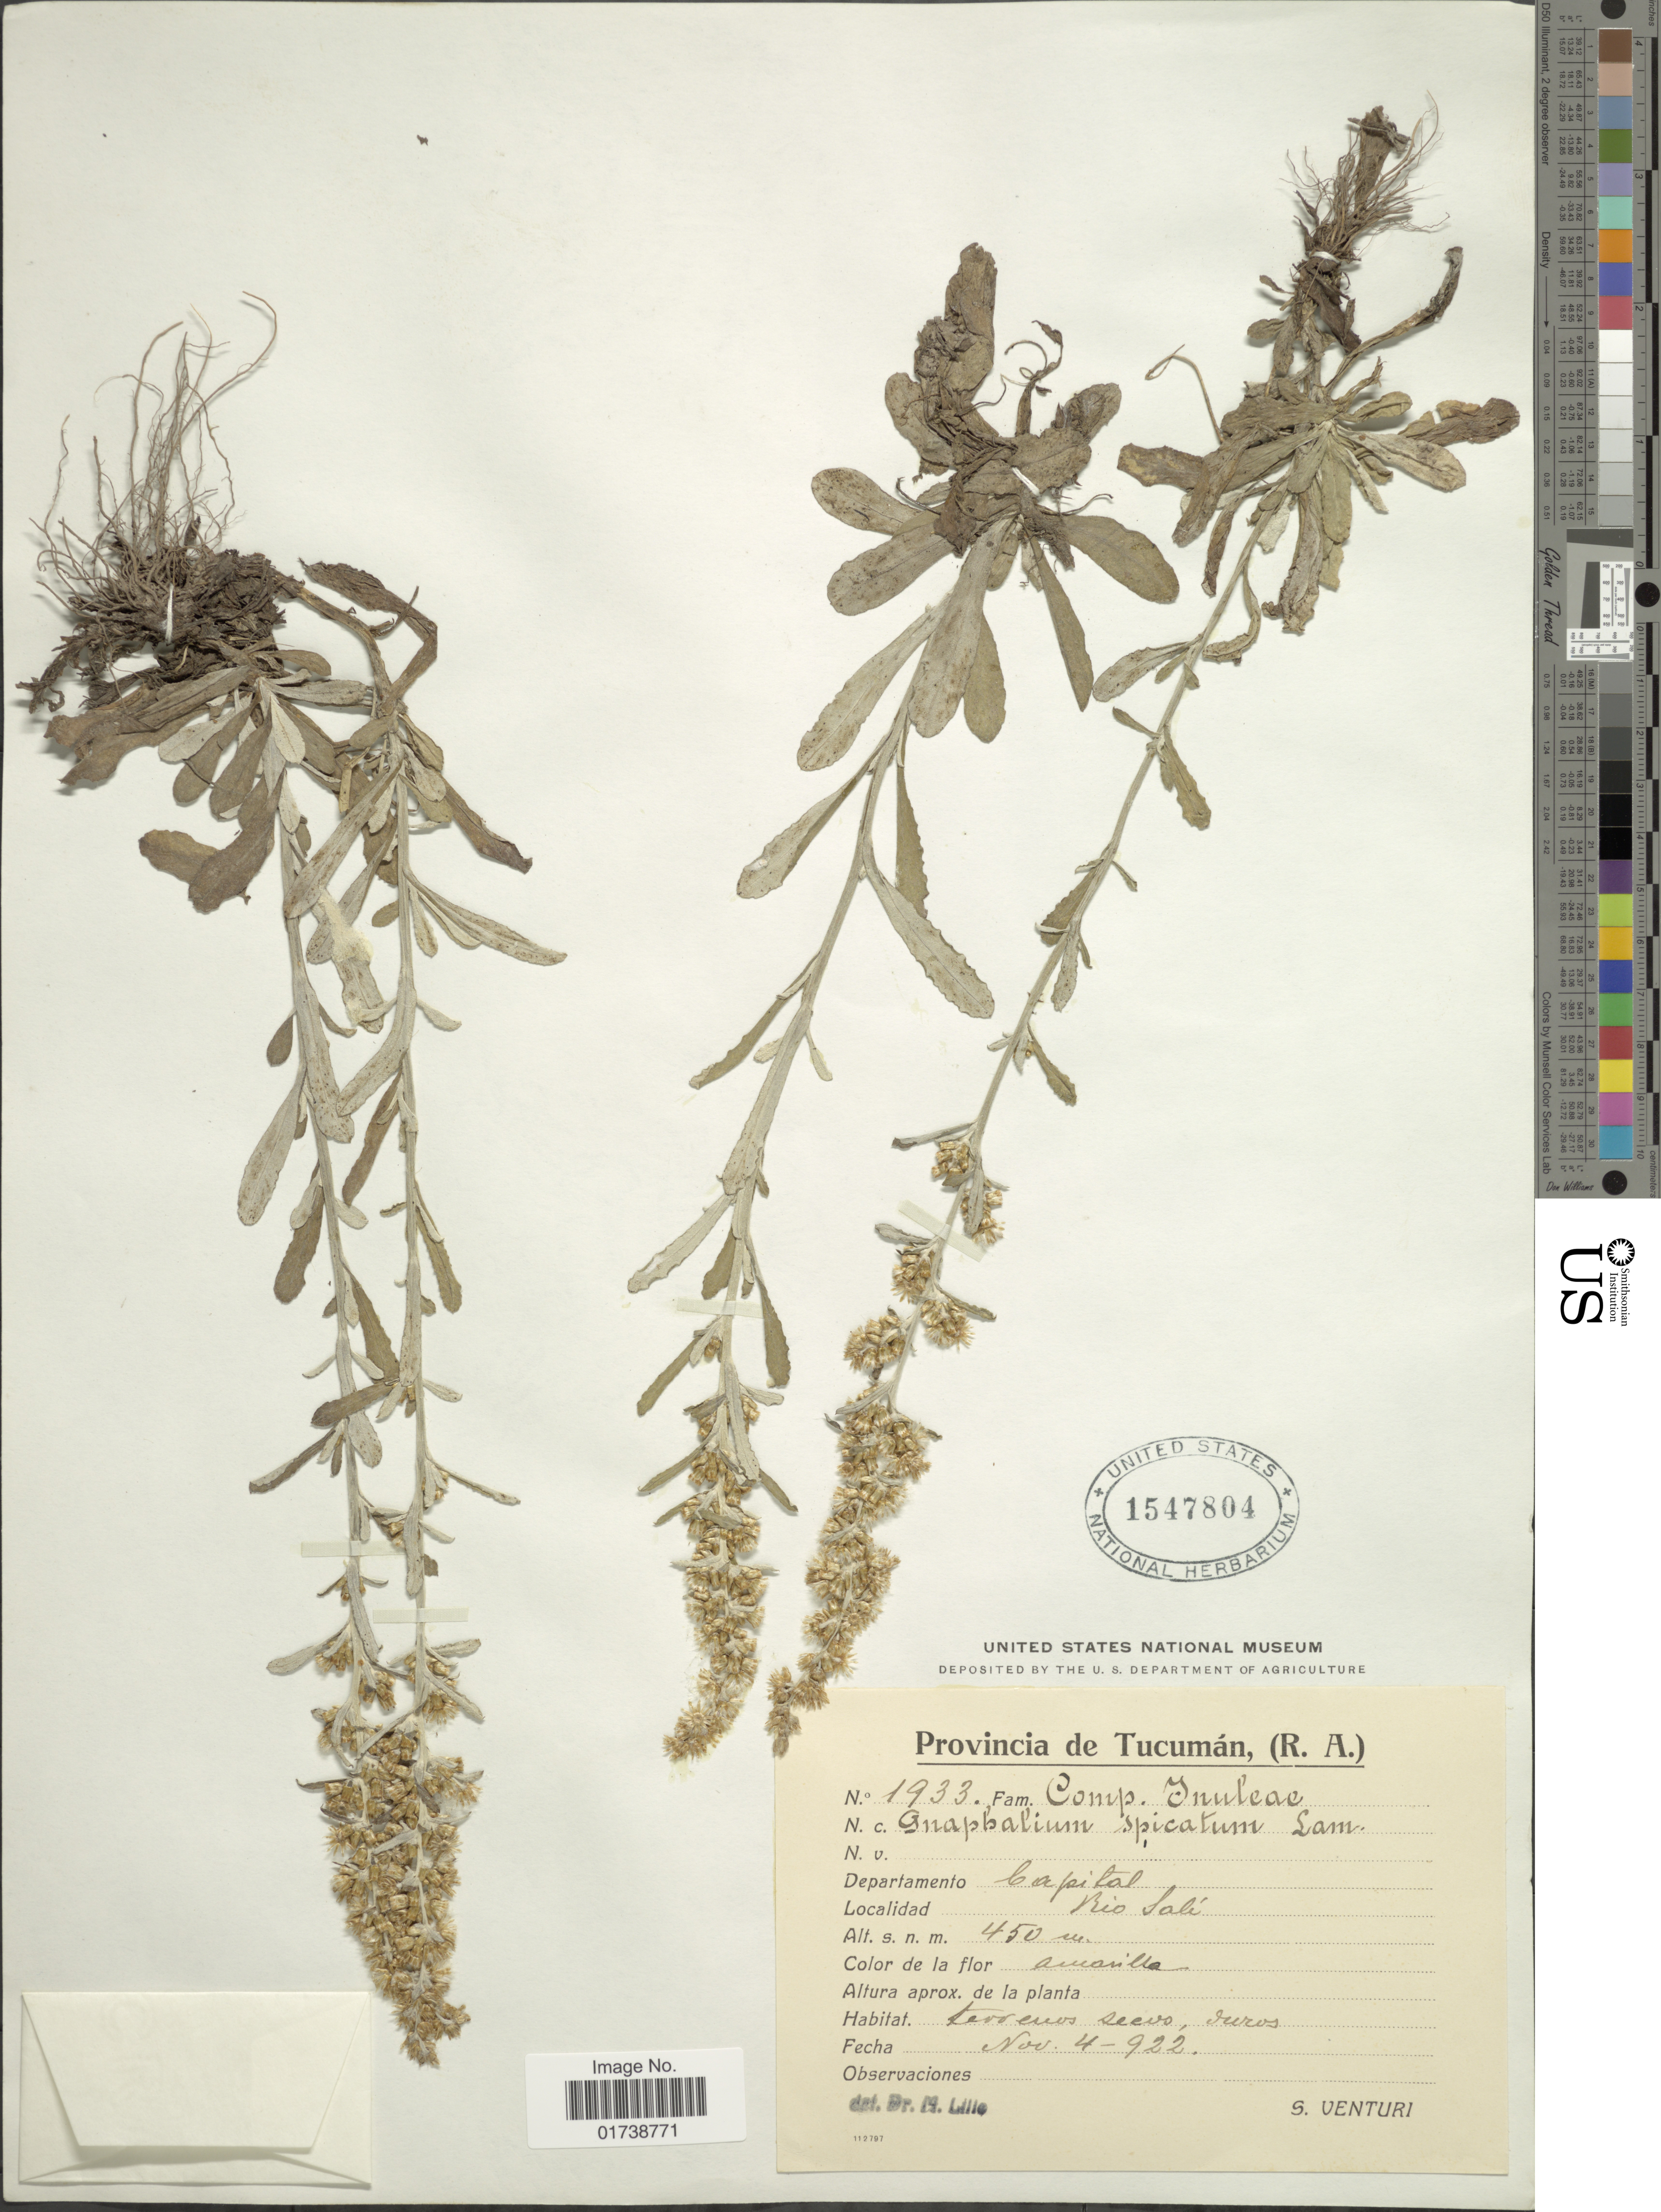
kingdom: Plantae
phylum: Tracheophyta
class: Magnoliopsida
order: Asterales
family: Asteraceae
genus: Gamochaeta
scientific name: Gamochaeta spicata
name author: (Lam.) Cabrera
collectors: S. Venturi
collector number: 1933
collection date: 1922-11-04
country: Argentina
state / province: Tucuman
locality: Departamento Capital, Rio Sali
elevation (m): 450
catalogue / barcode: US 1547804